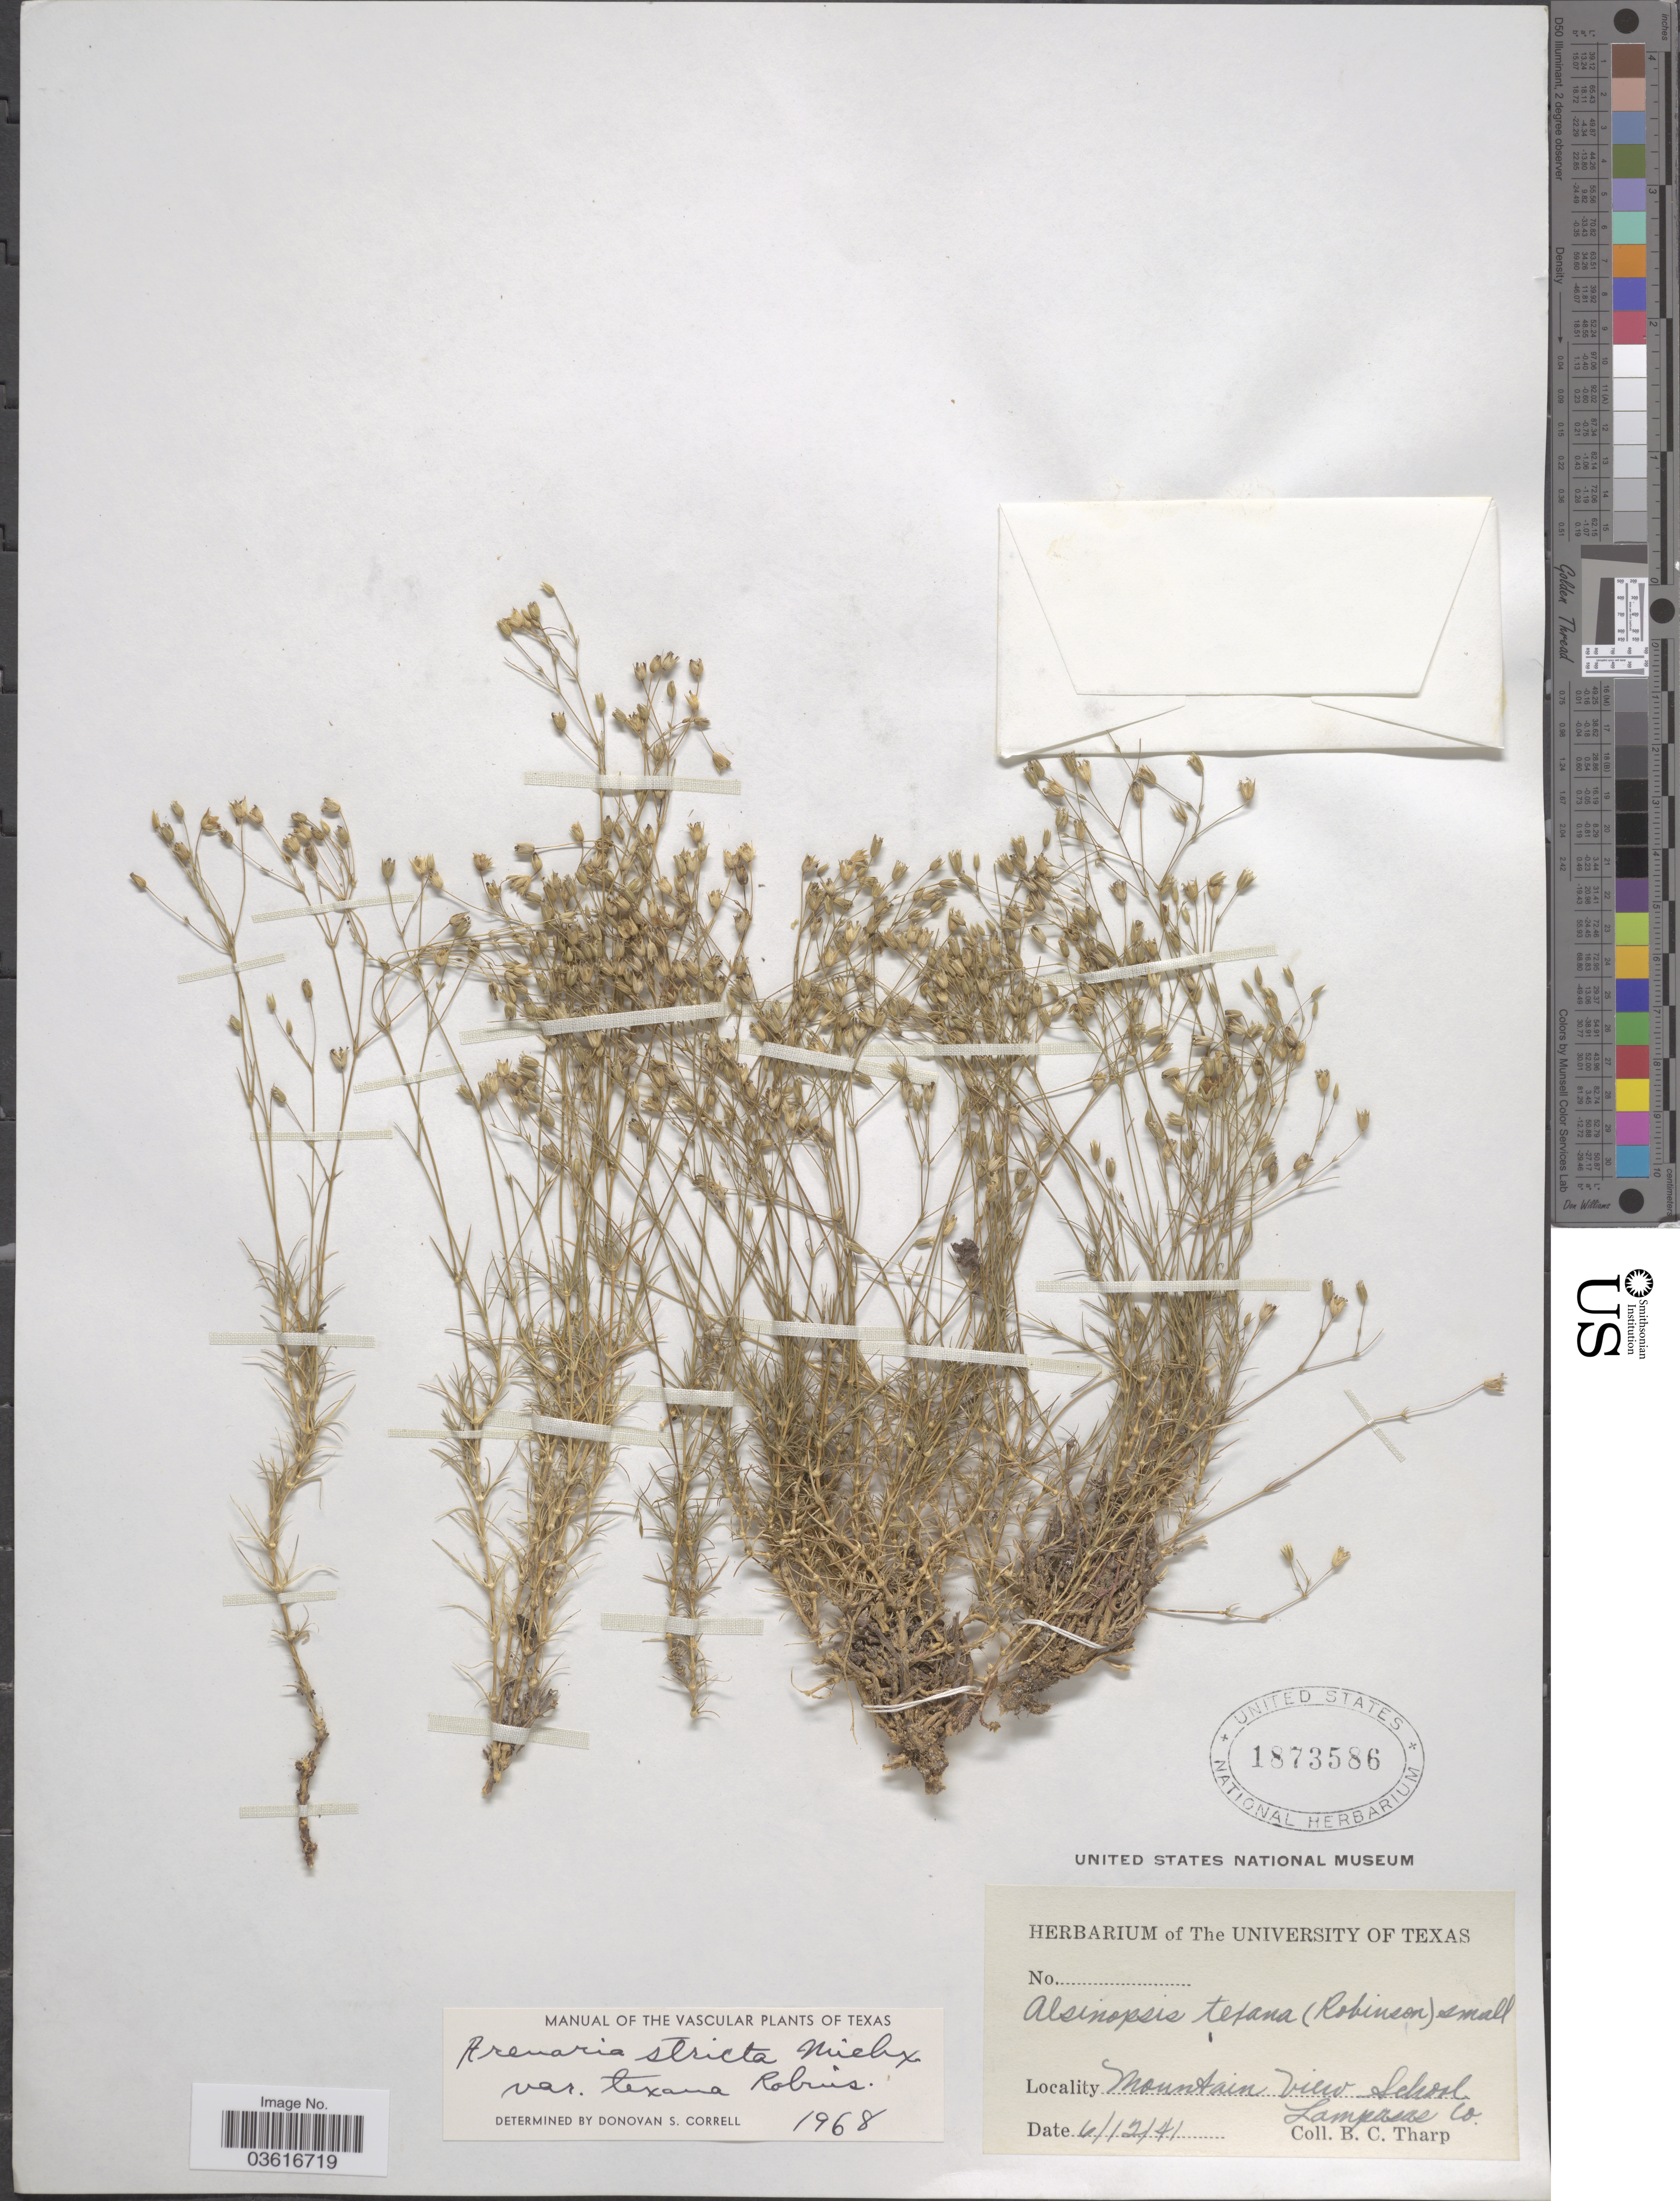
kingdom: Plantae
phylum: Tracheophyta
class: Magnoliopsida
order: Caryophyllales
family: Caryophyllaceae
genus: Minuartia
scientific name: Minuartia stricta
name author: (Sw.) Hiern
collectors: B. C. Tharp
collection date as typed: Transcribed d/m/y: 12/6/41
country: United States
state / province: Texas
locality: Mountain View School Lampasas Co.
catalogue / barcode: US 1873586